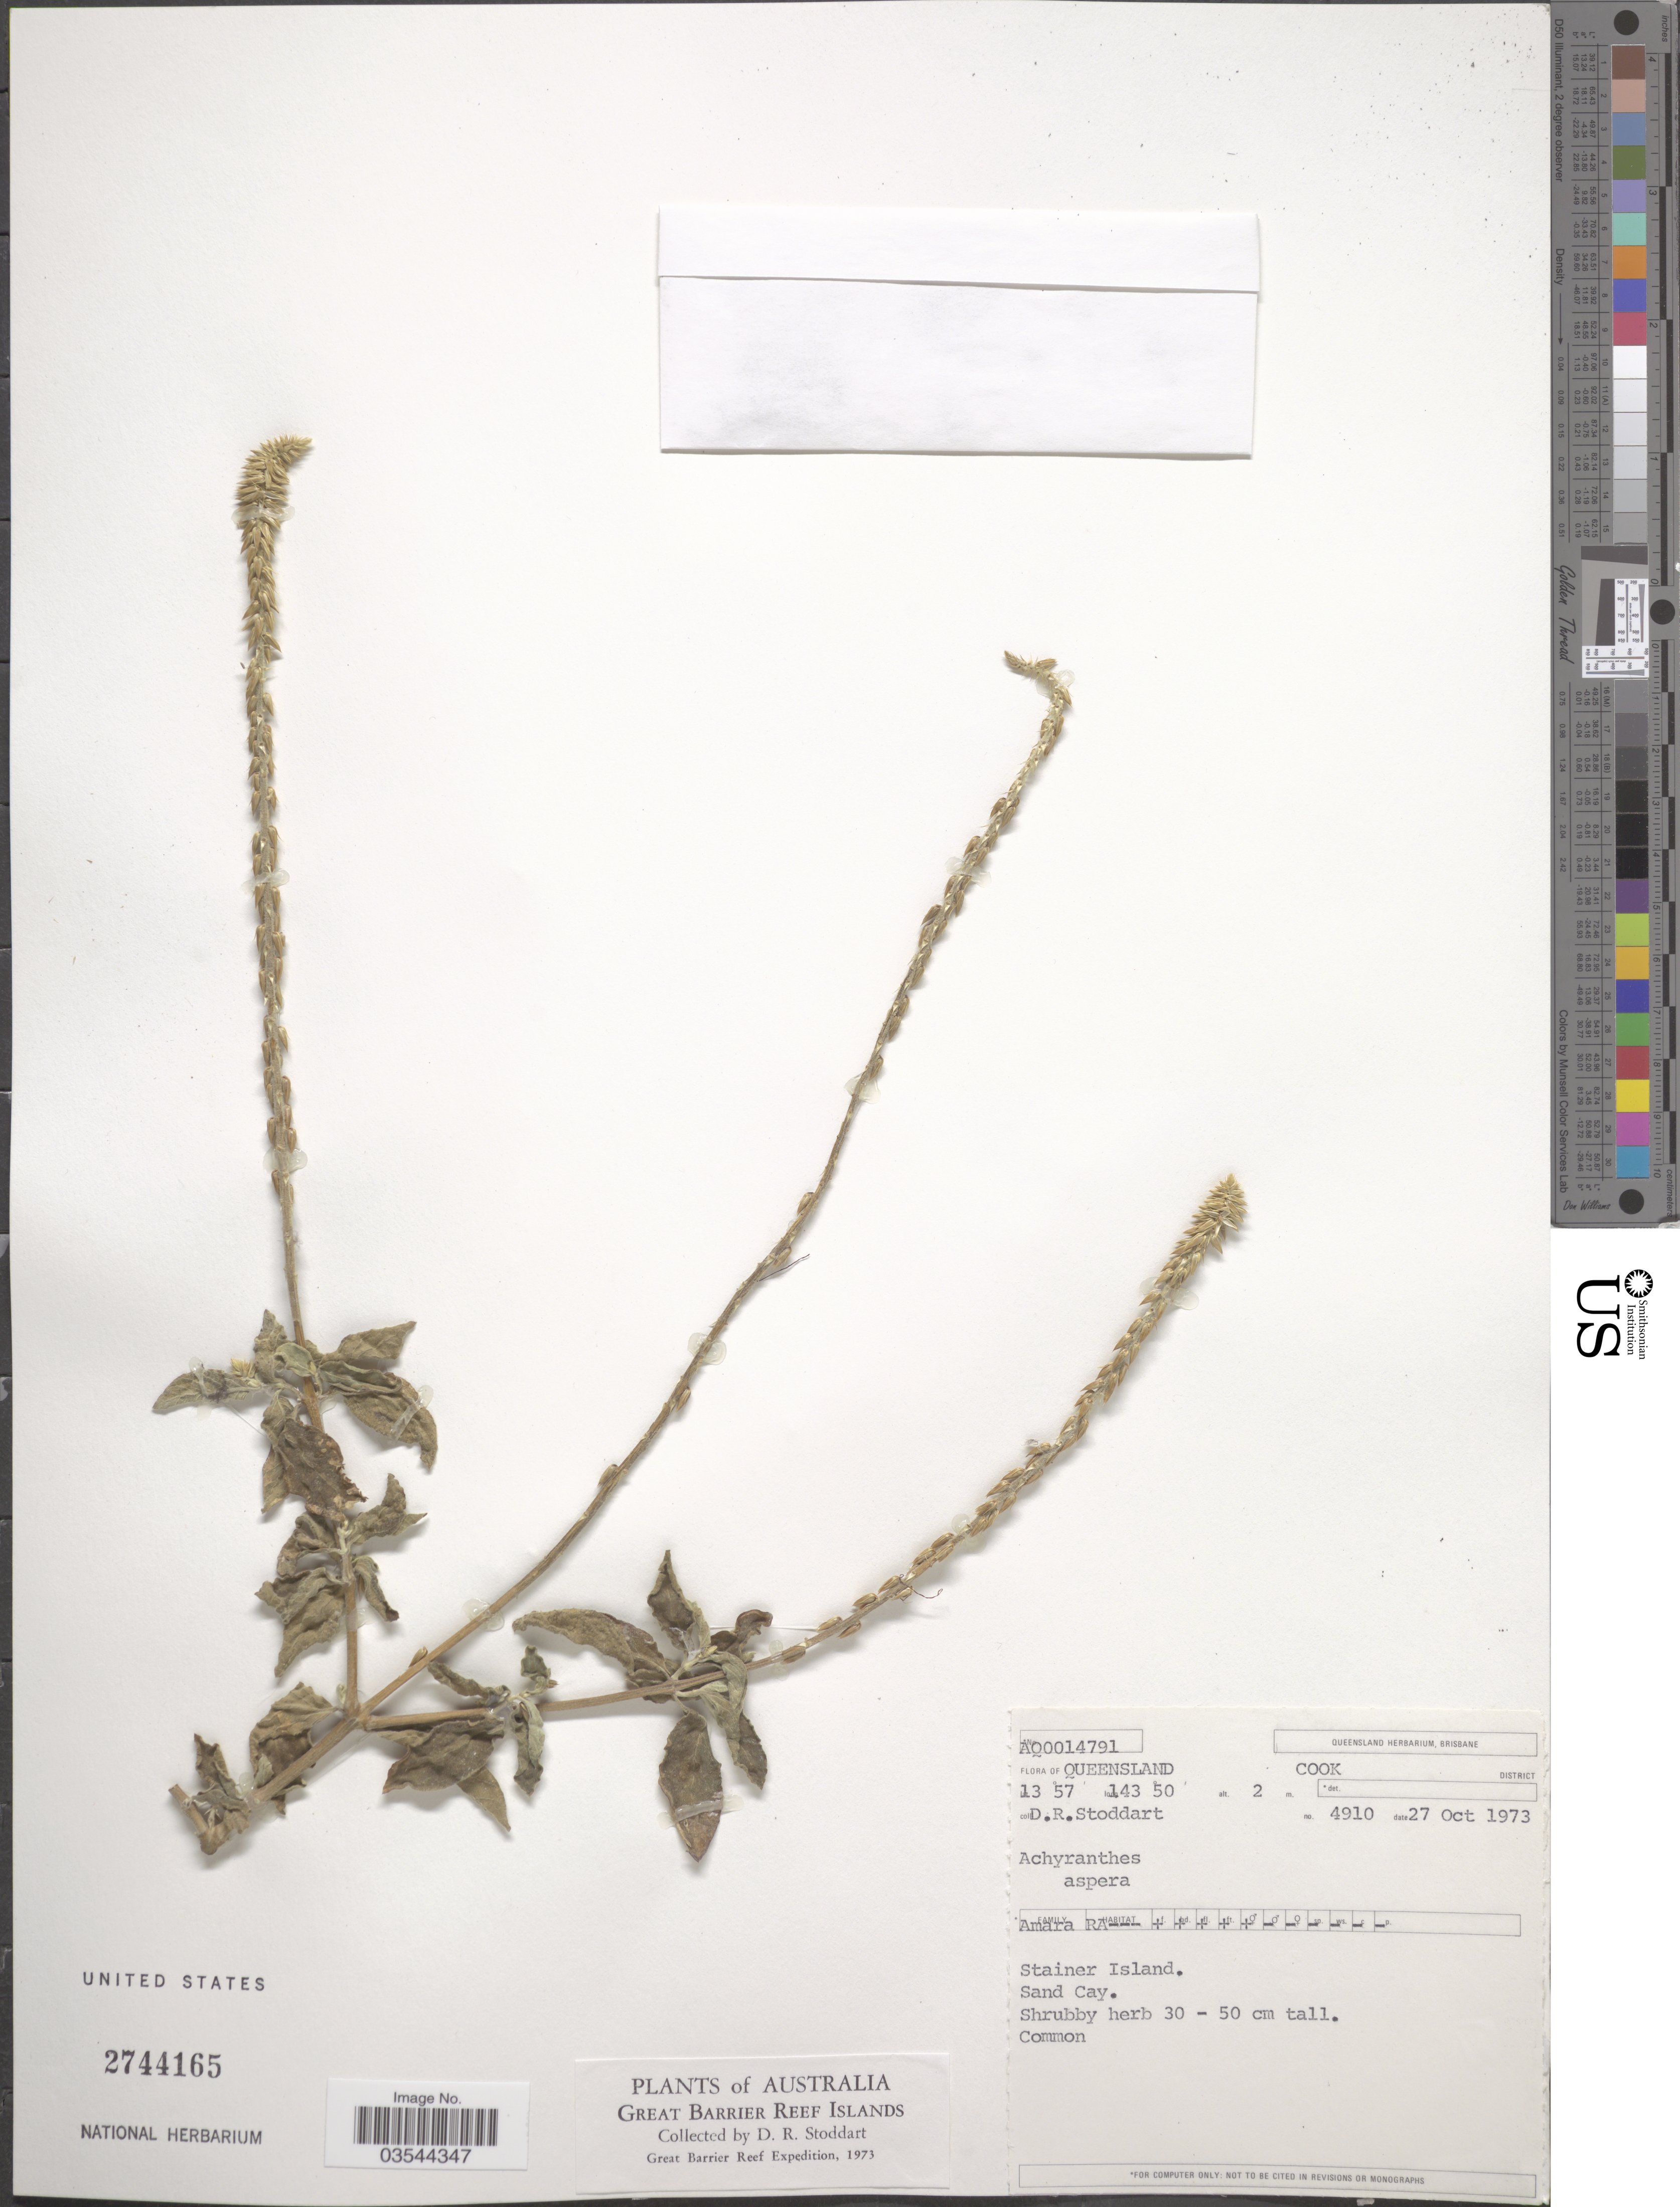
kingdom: Plantae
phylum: Tracheophyta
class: Magnoliopsida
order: Caryophyllales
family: Amaranthaceae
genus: Achyranthes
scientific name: Achyranthes aspera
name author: L.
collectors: D. R. Stoddart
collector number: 4910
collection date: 1973-10-27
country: Australia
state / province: Queensland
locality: Cook District. Stainer Island. Sand Cay. Great Barrier Reef Islands.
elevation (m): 2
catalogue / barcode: US 2744165